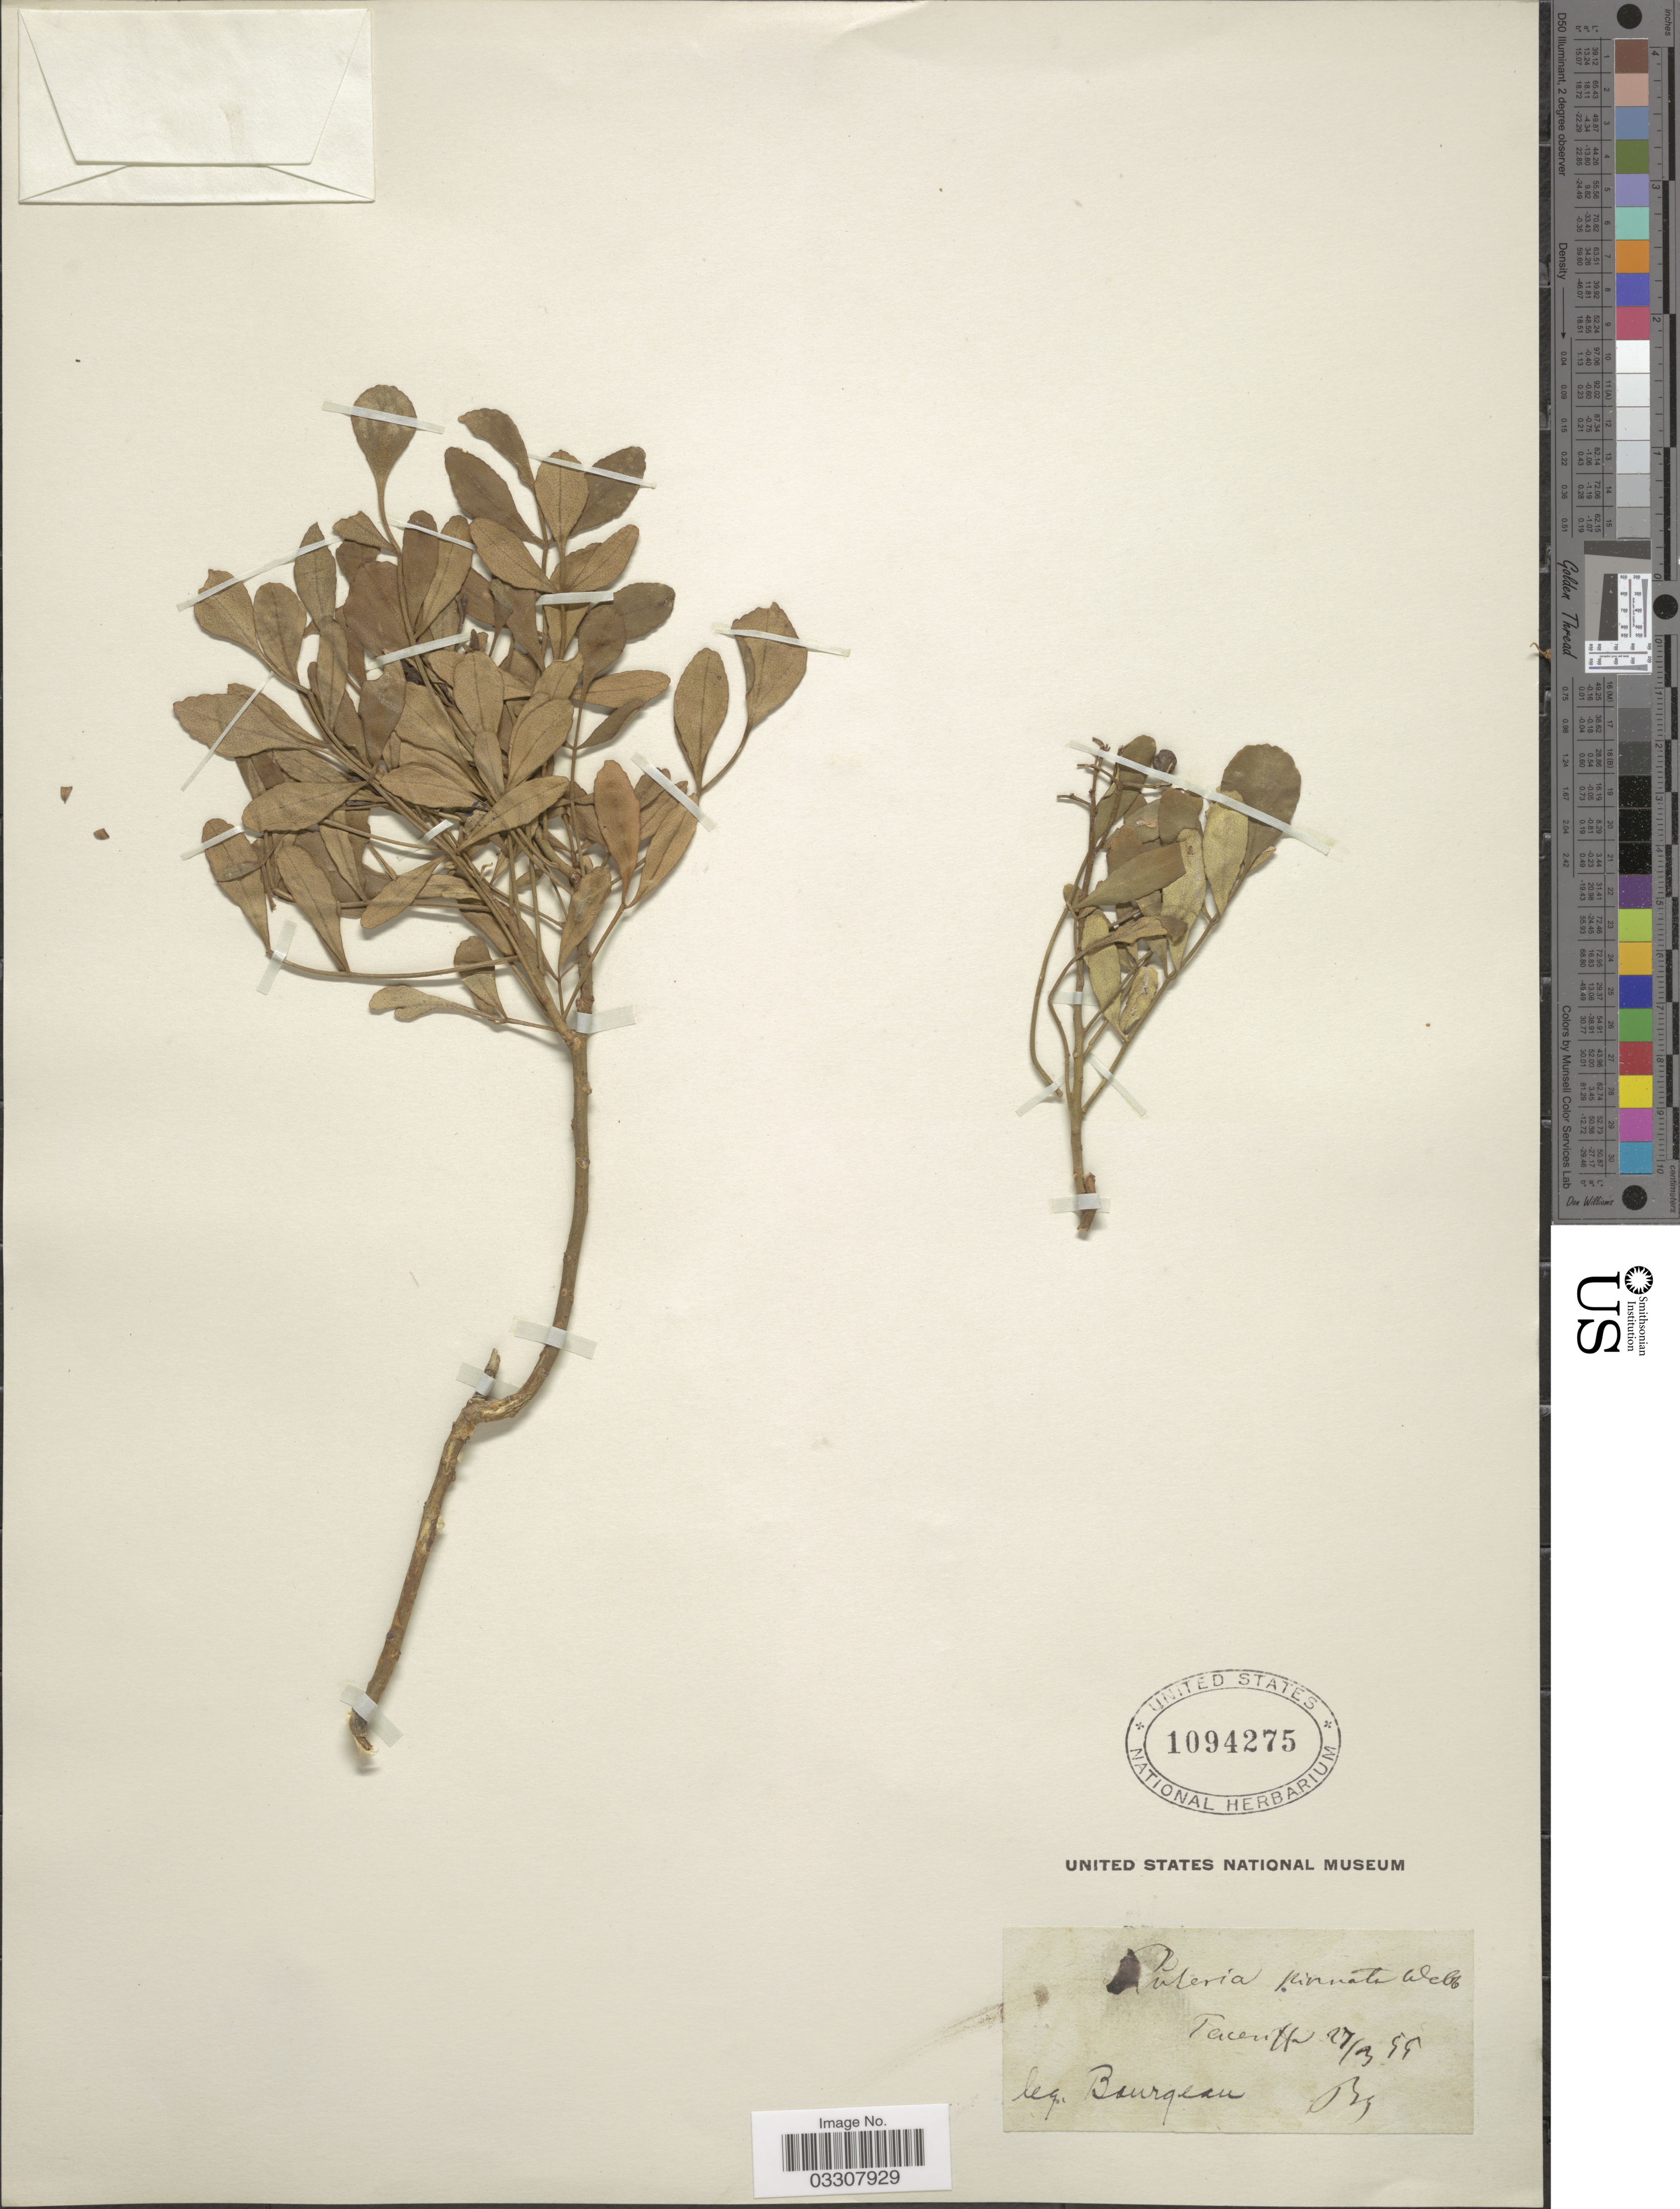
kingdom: Plantae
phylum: Tracheophyta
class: Magnoliopsida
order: Sapindales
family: Rutaceae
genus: Ruta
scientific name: Ruta pinnata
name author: L. f.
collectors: -. Bourgeau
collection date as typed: Transcribed d/m/y: 27/3/55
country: Spain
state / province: Canarias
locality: Teneriffa.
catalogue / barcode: US 1094275